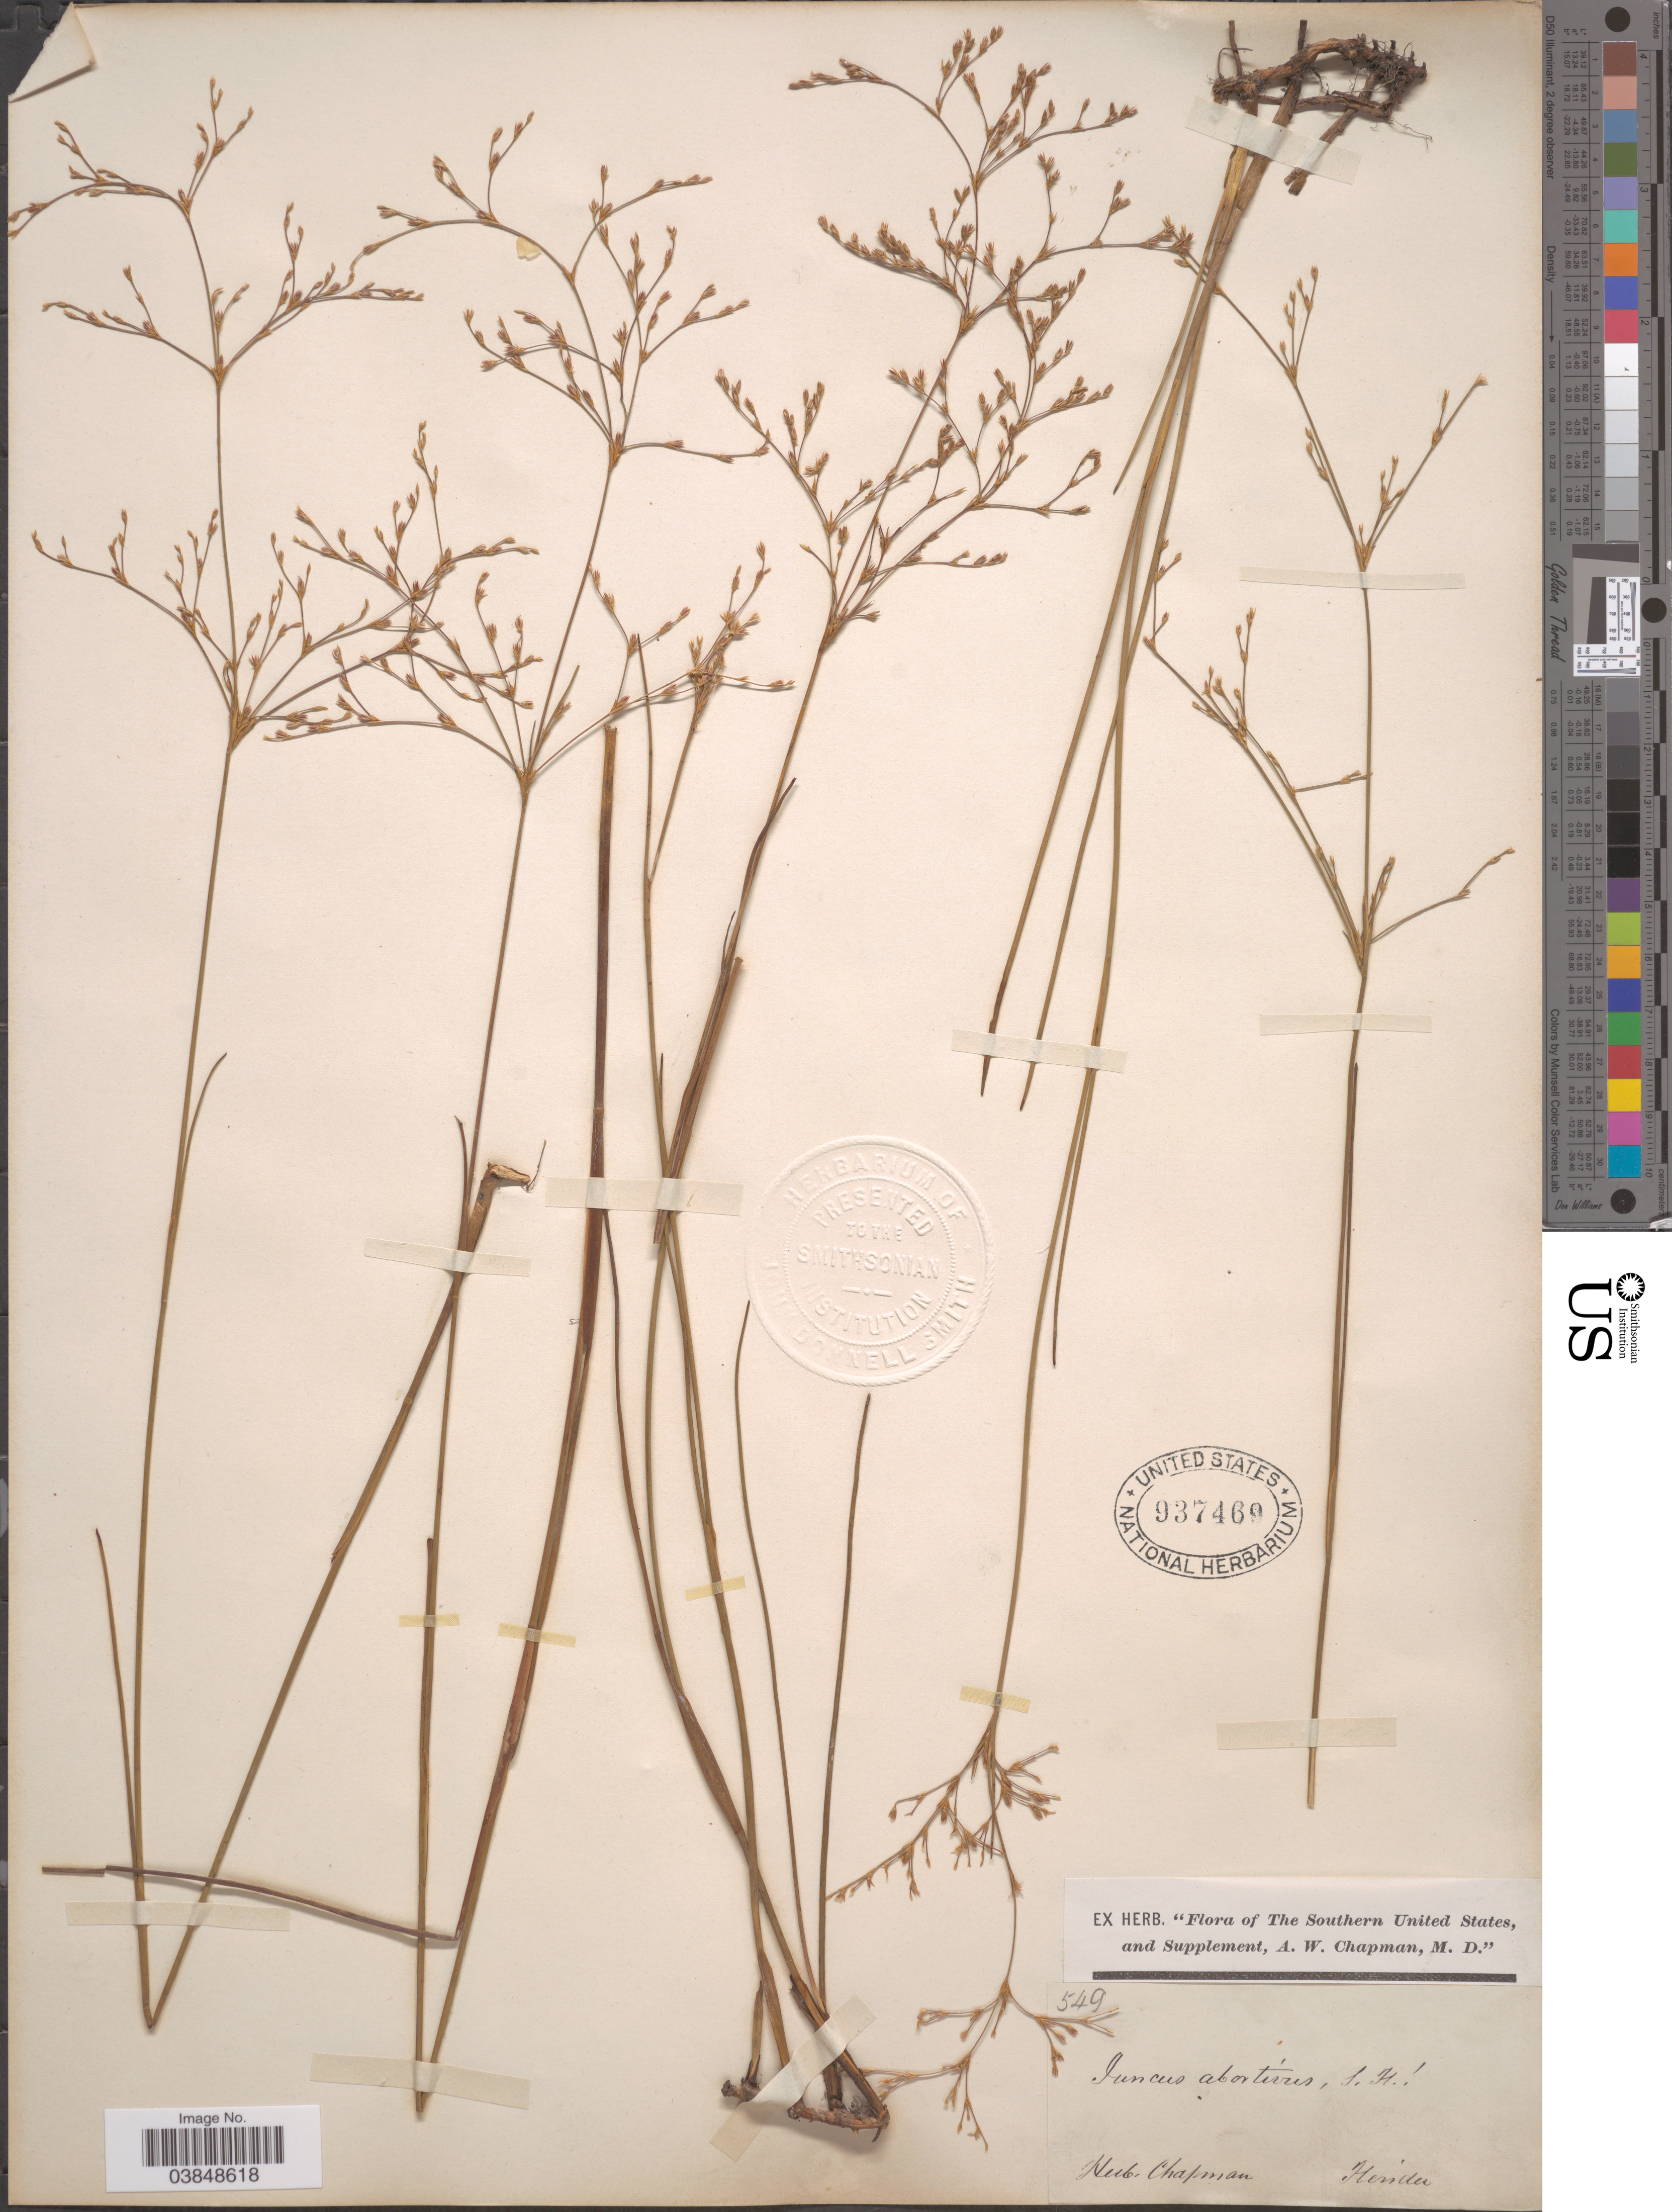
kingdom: Plantae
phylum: Tracheophyta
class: Liliopsida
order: Poales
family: Juncaceae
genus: Juncus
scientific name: Juncus abortivus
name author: Chapm.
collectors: ex herb. A.W. Chapman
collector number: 549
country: United States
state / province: Florida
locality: The Southern United States.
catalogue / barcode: US 937469